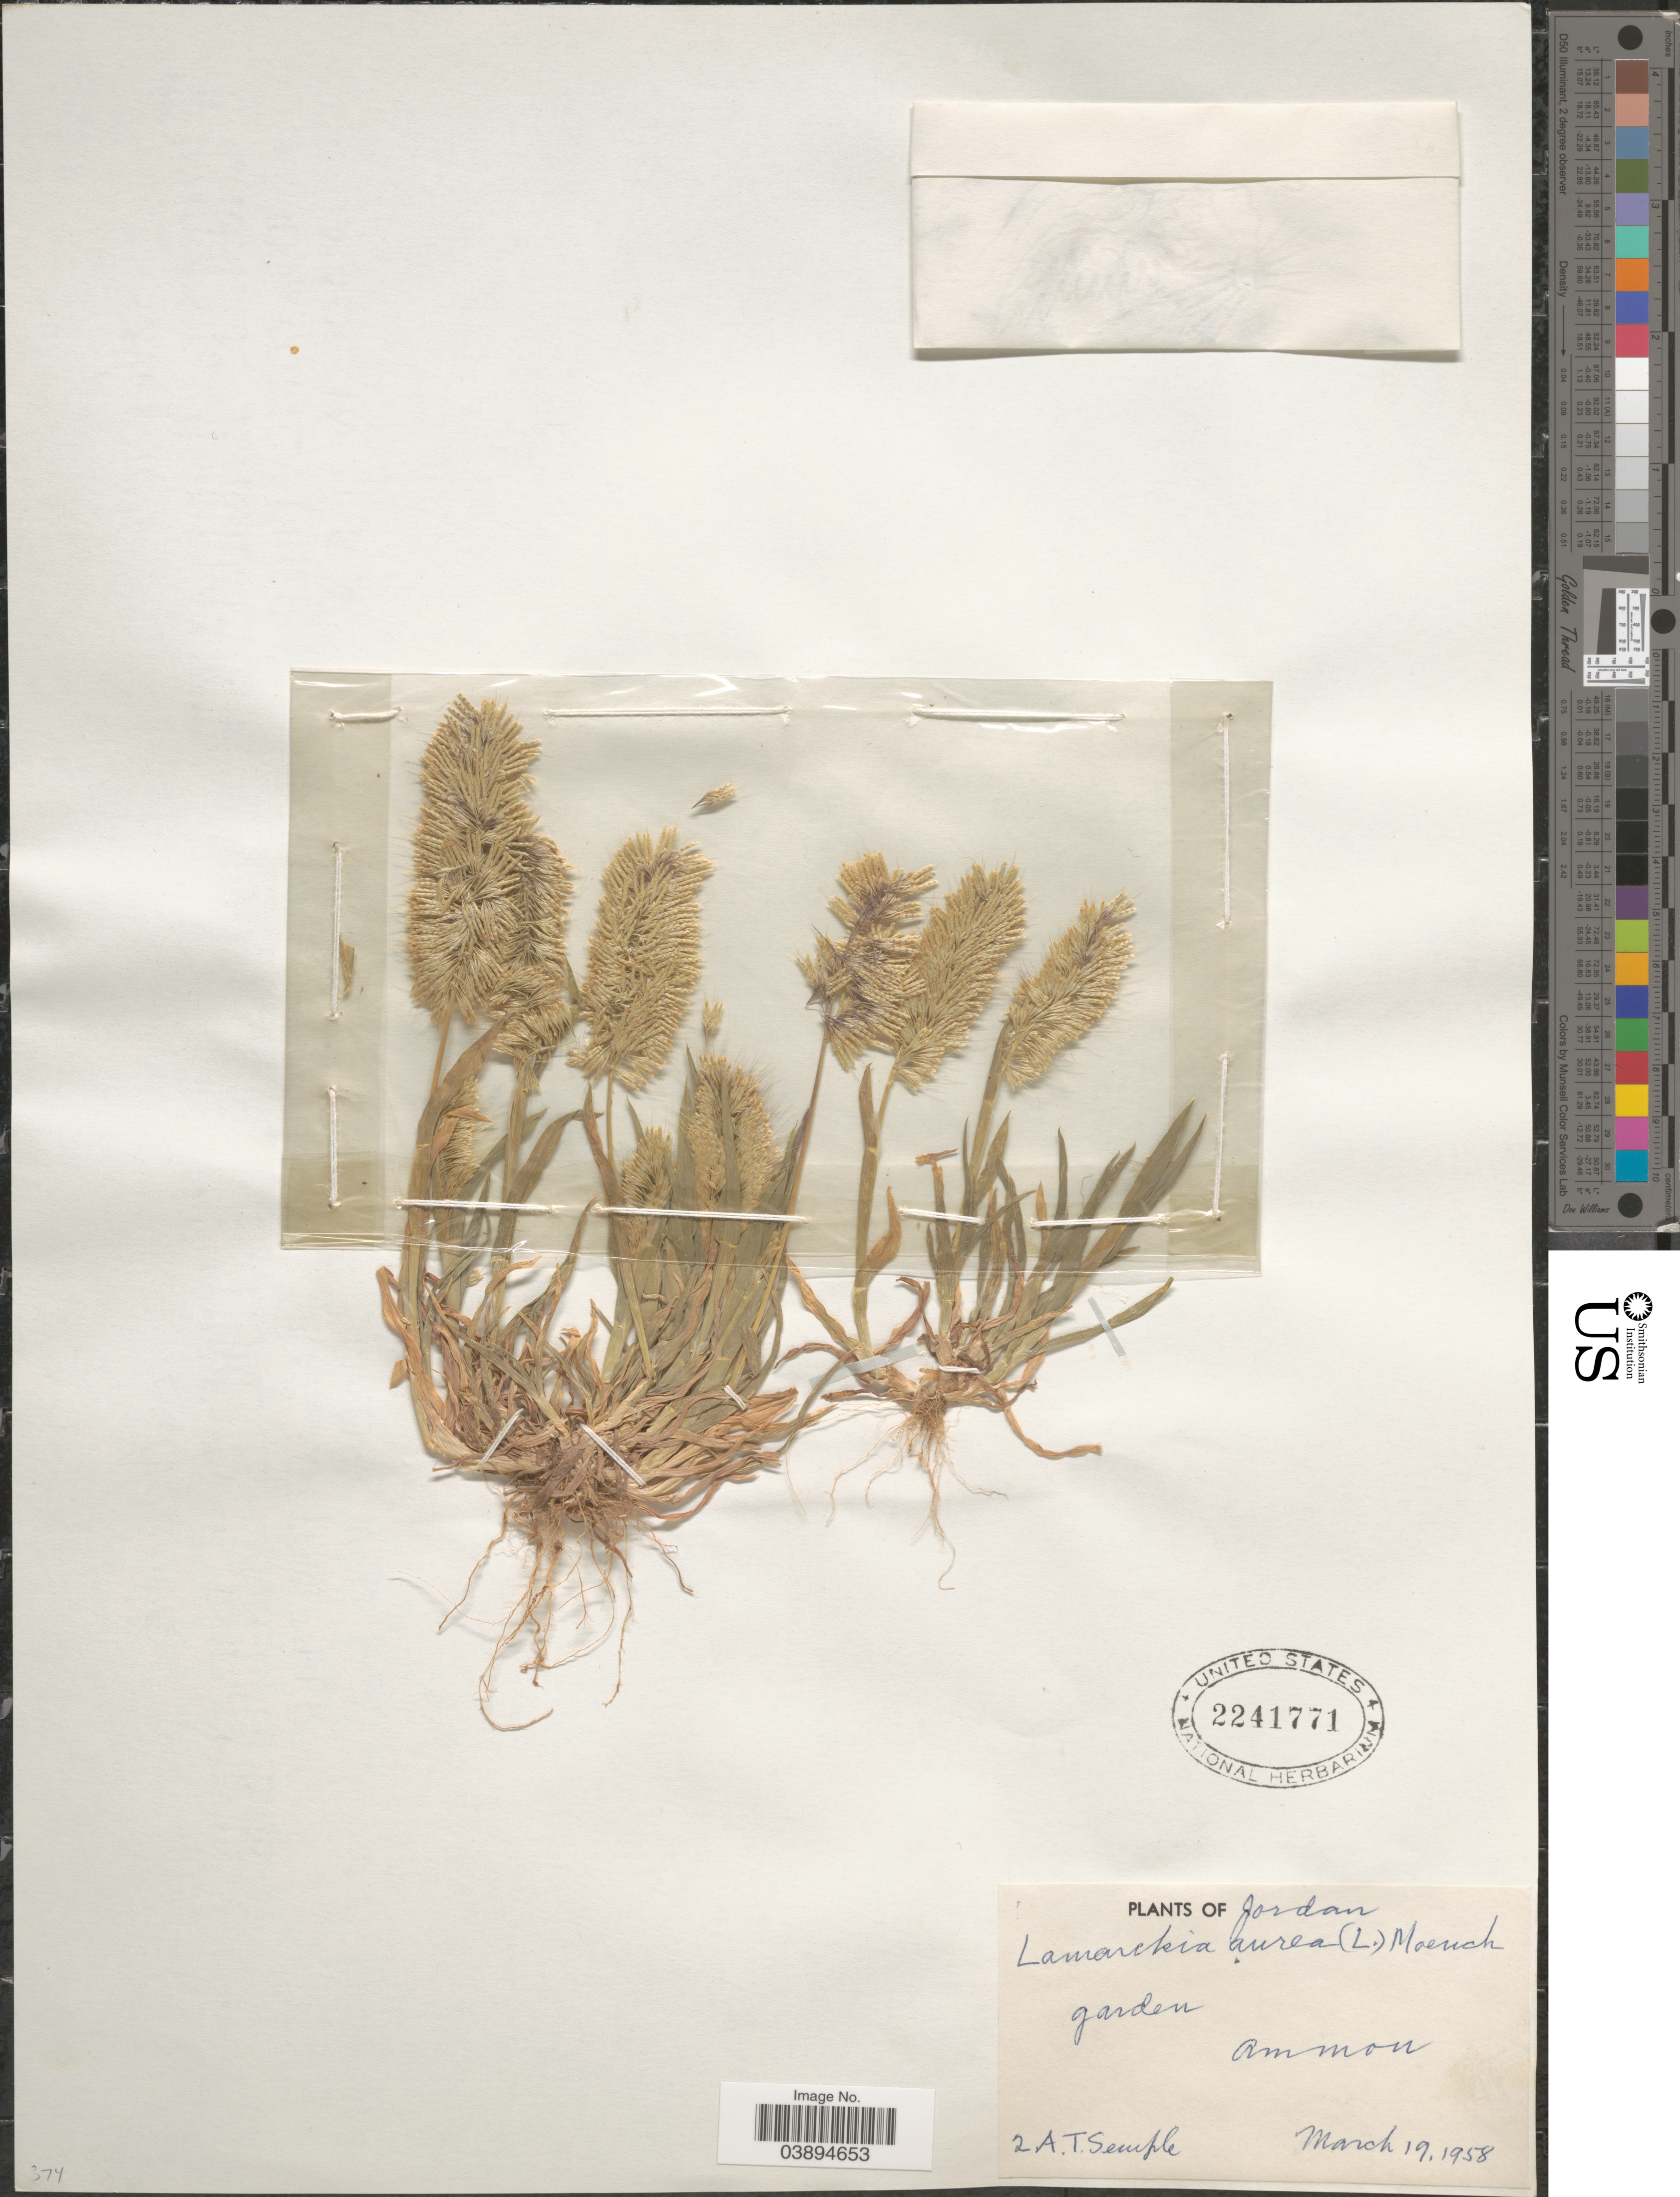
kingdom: Plantae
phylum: Tracheophyta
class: Liliopsida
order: Poales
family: Poaceae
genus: Lamarckia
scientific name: Lamarckia aurea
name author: (L.) Moench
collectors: A. Semple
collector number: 2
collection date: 1958-03-19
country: Jordan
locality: Garden ammon [unsure placement]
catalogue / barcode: US 2241771